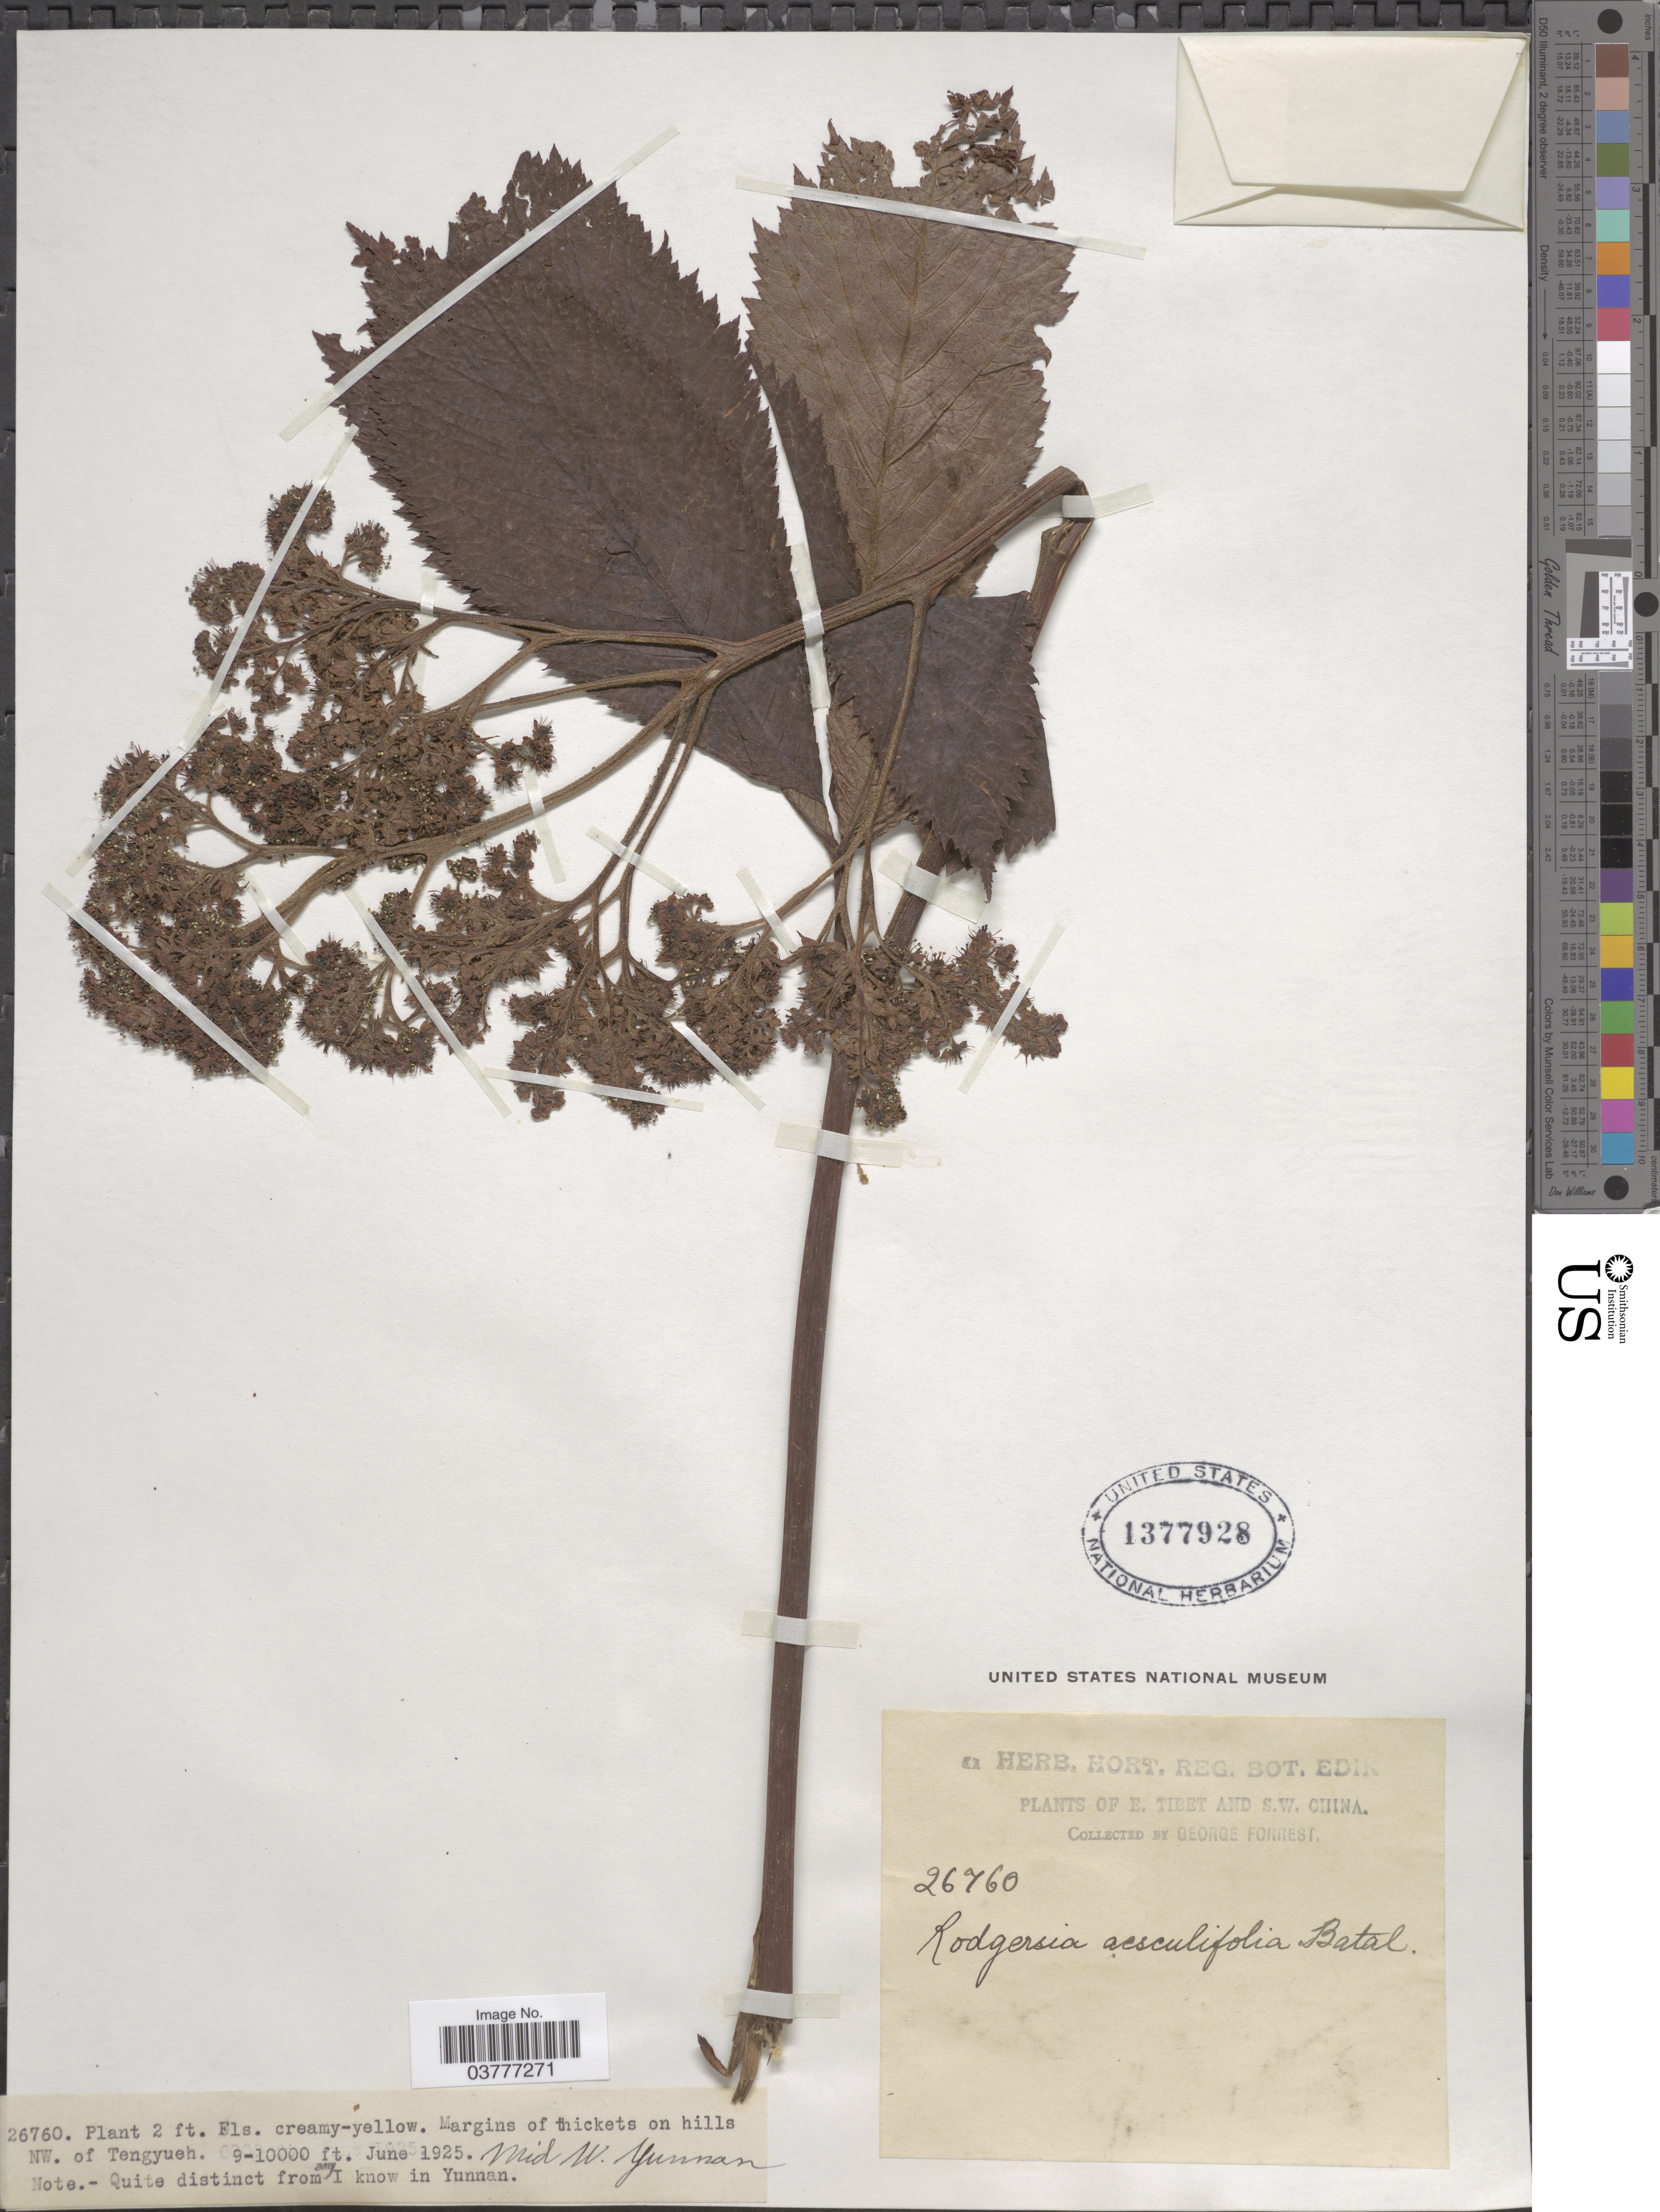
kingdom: Plantae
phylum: Tracheophyta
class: Magnoliopsida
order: Saxifragales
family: Saxifragaceae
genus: Rodgersia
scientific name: Rodgersia aesculifolia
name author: Batalin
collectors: G. Forrest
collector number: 26760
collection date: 1925-06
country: China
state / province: Yunnan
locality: Margins of thickets on hills NW. of Tengyueh. Mid W. Yunnan. S.W. China.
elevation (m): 2743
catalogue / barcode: US 1377928